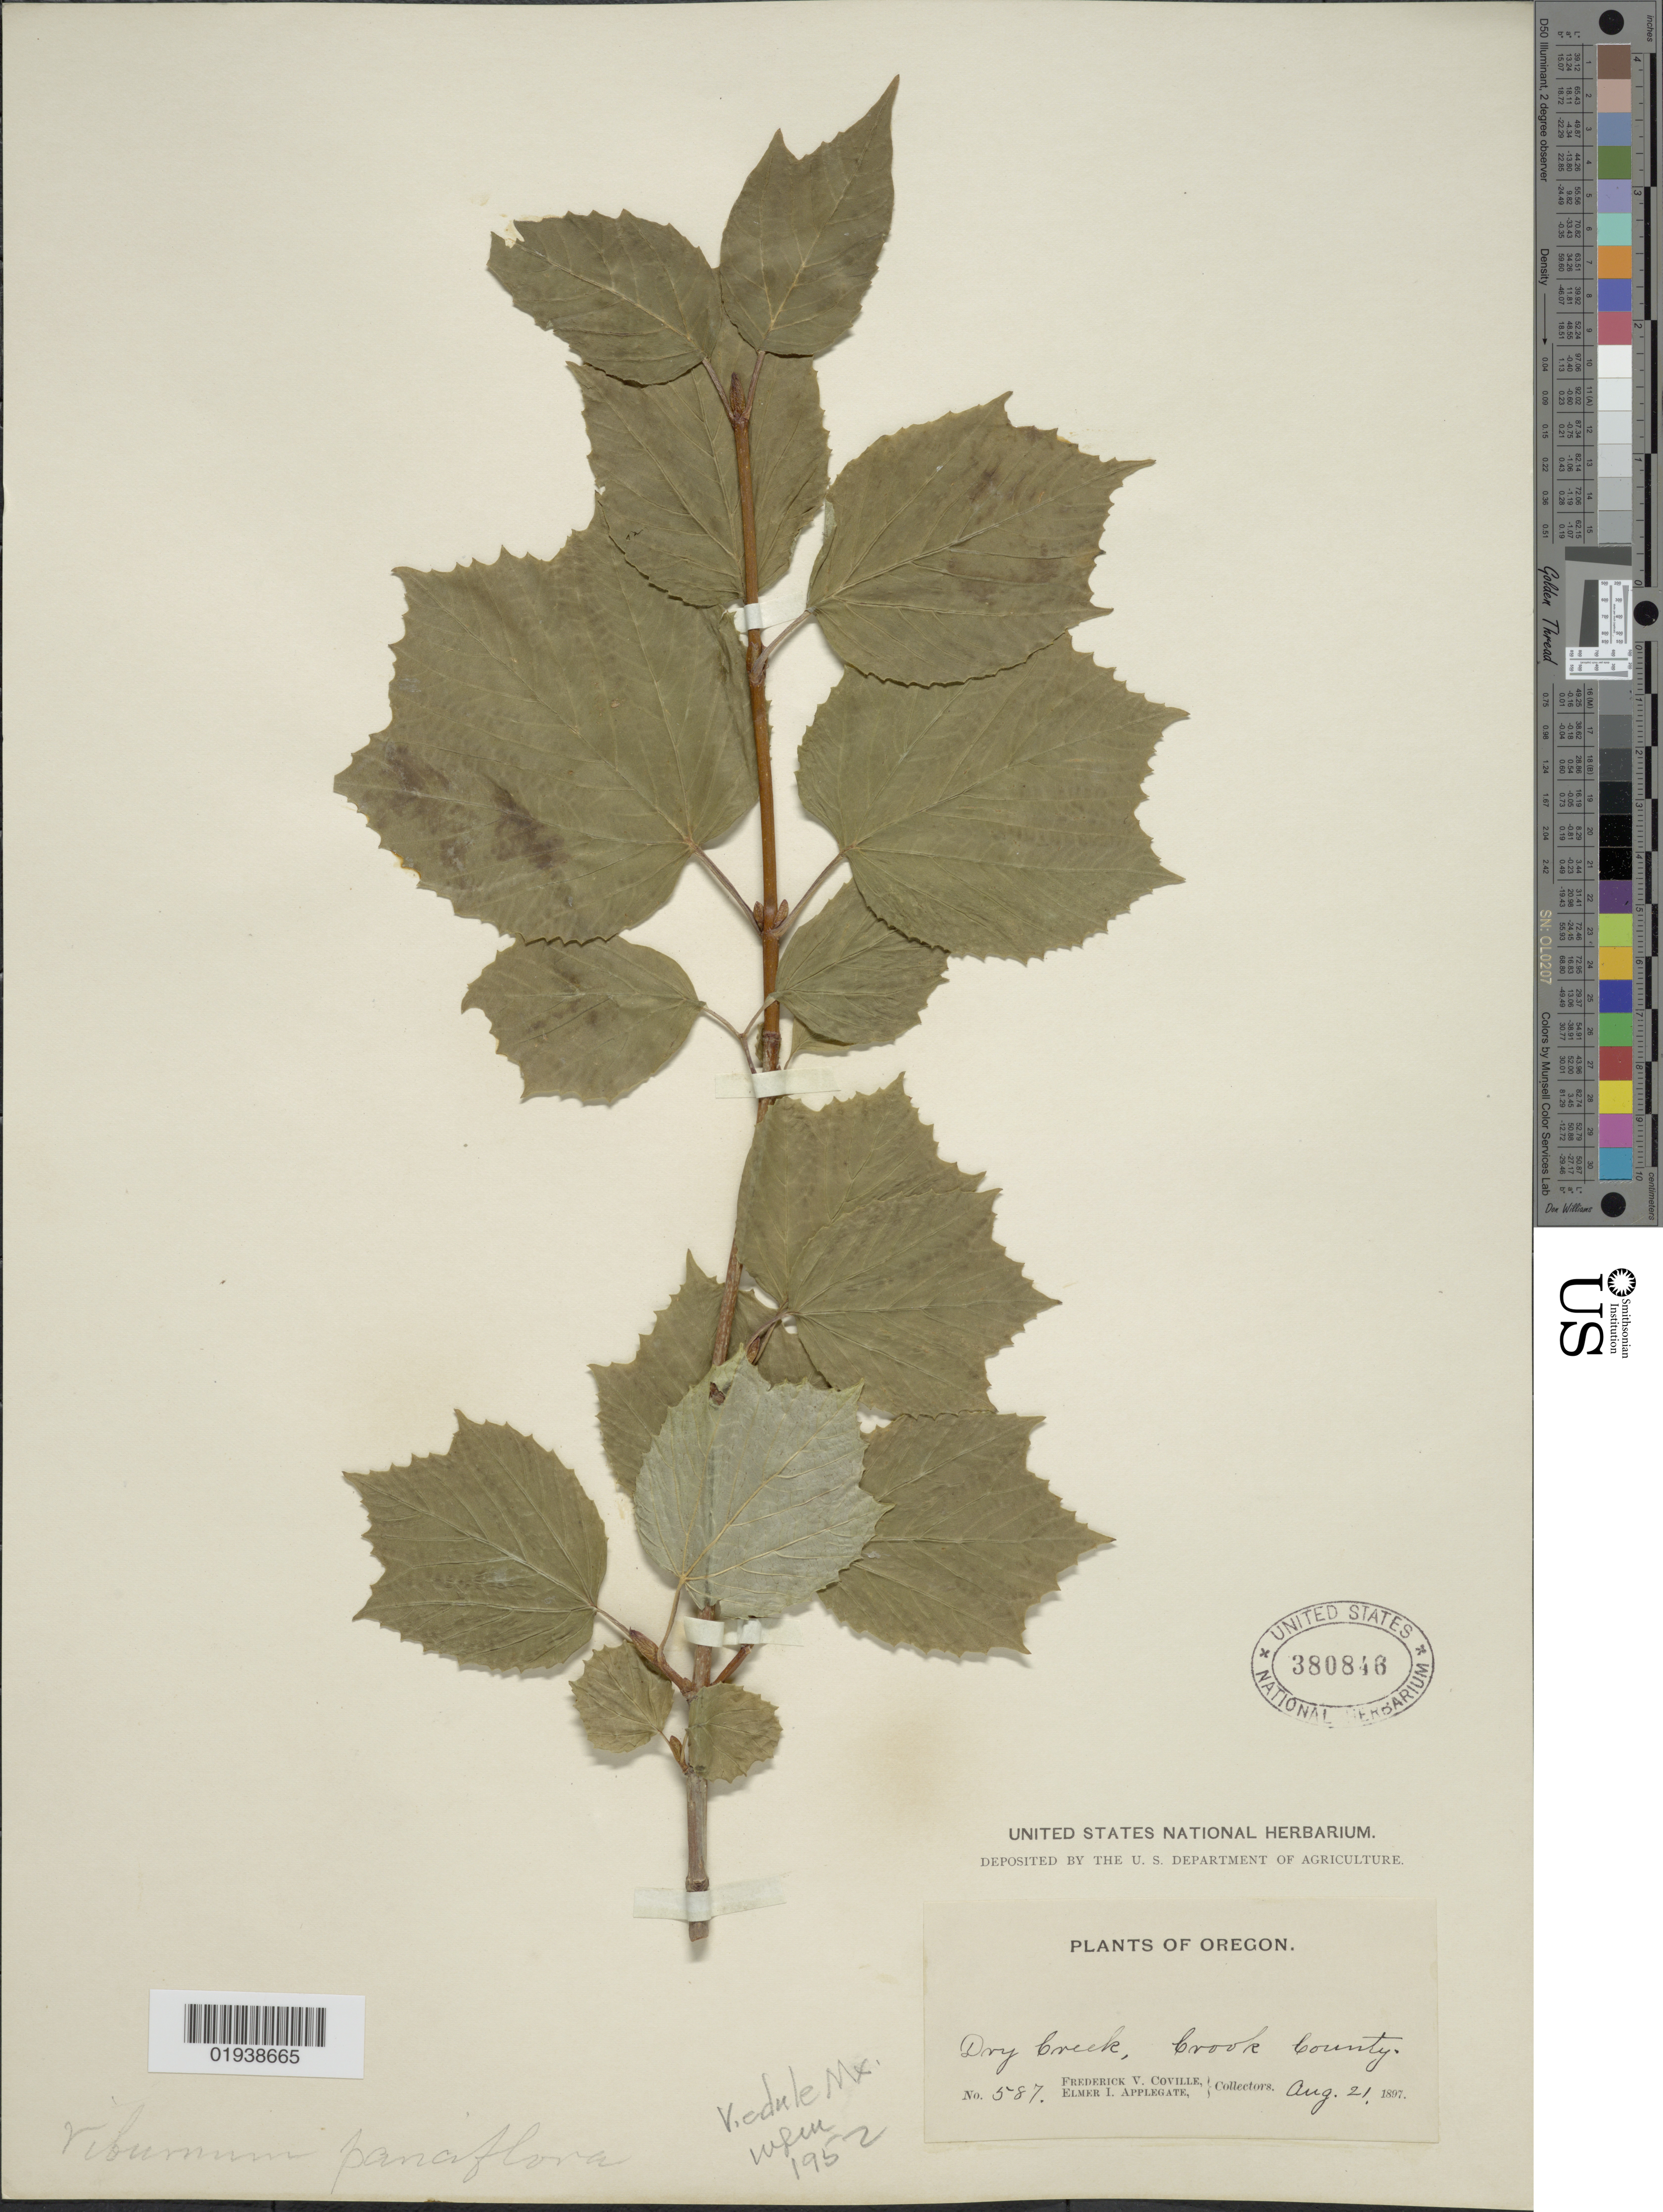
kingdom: Plantae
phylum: Tracheophyta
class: Magnoliopsida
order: Dipsacales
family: Viburnaceae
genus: Viburnum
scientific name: Viburnum edule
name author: (Michx.) Raf.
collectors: F. V. Coville & E. I. Applegate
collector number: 587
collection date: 1897-08-21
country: United States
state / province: Oregon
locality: Dry Creek, Crook County.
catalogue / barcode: US 380846